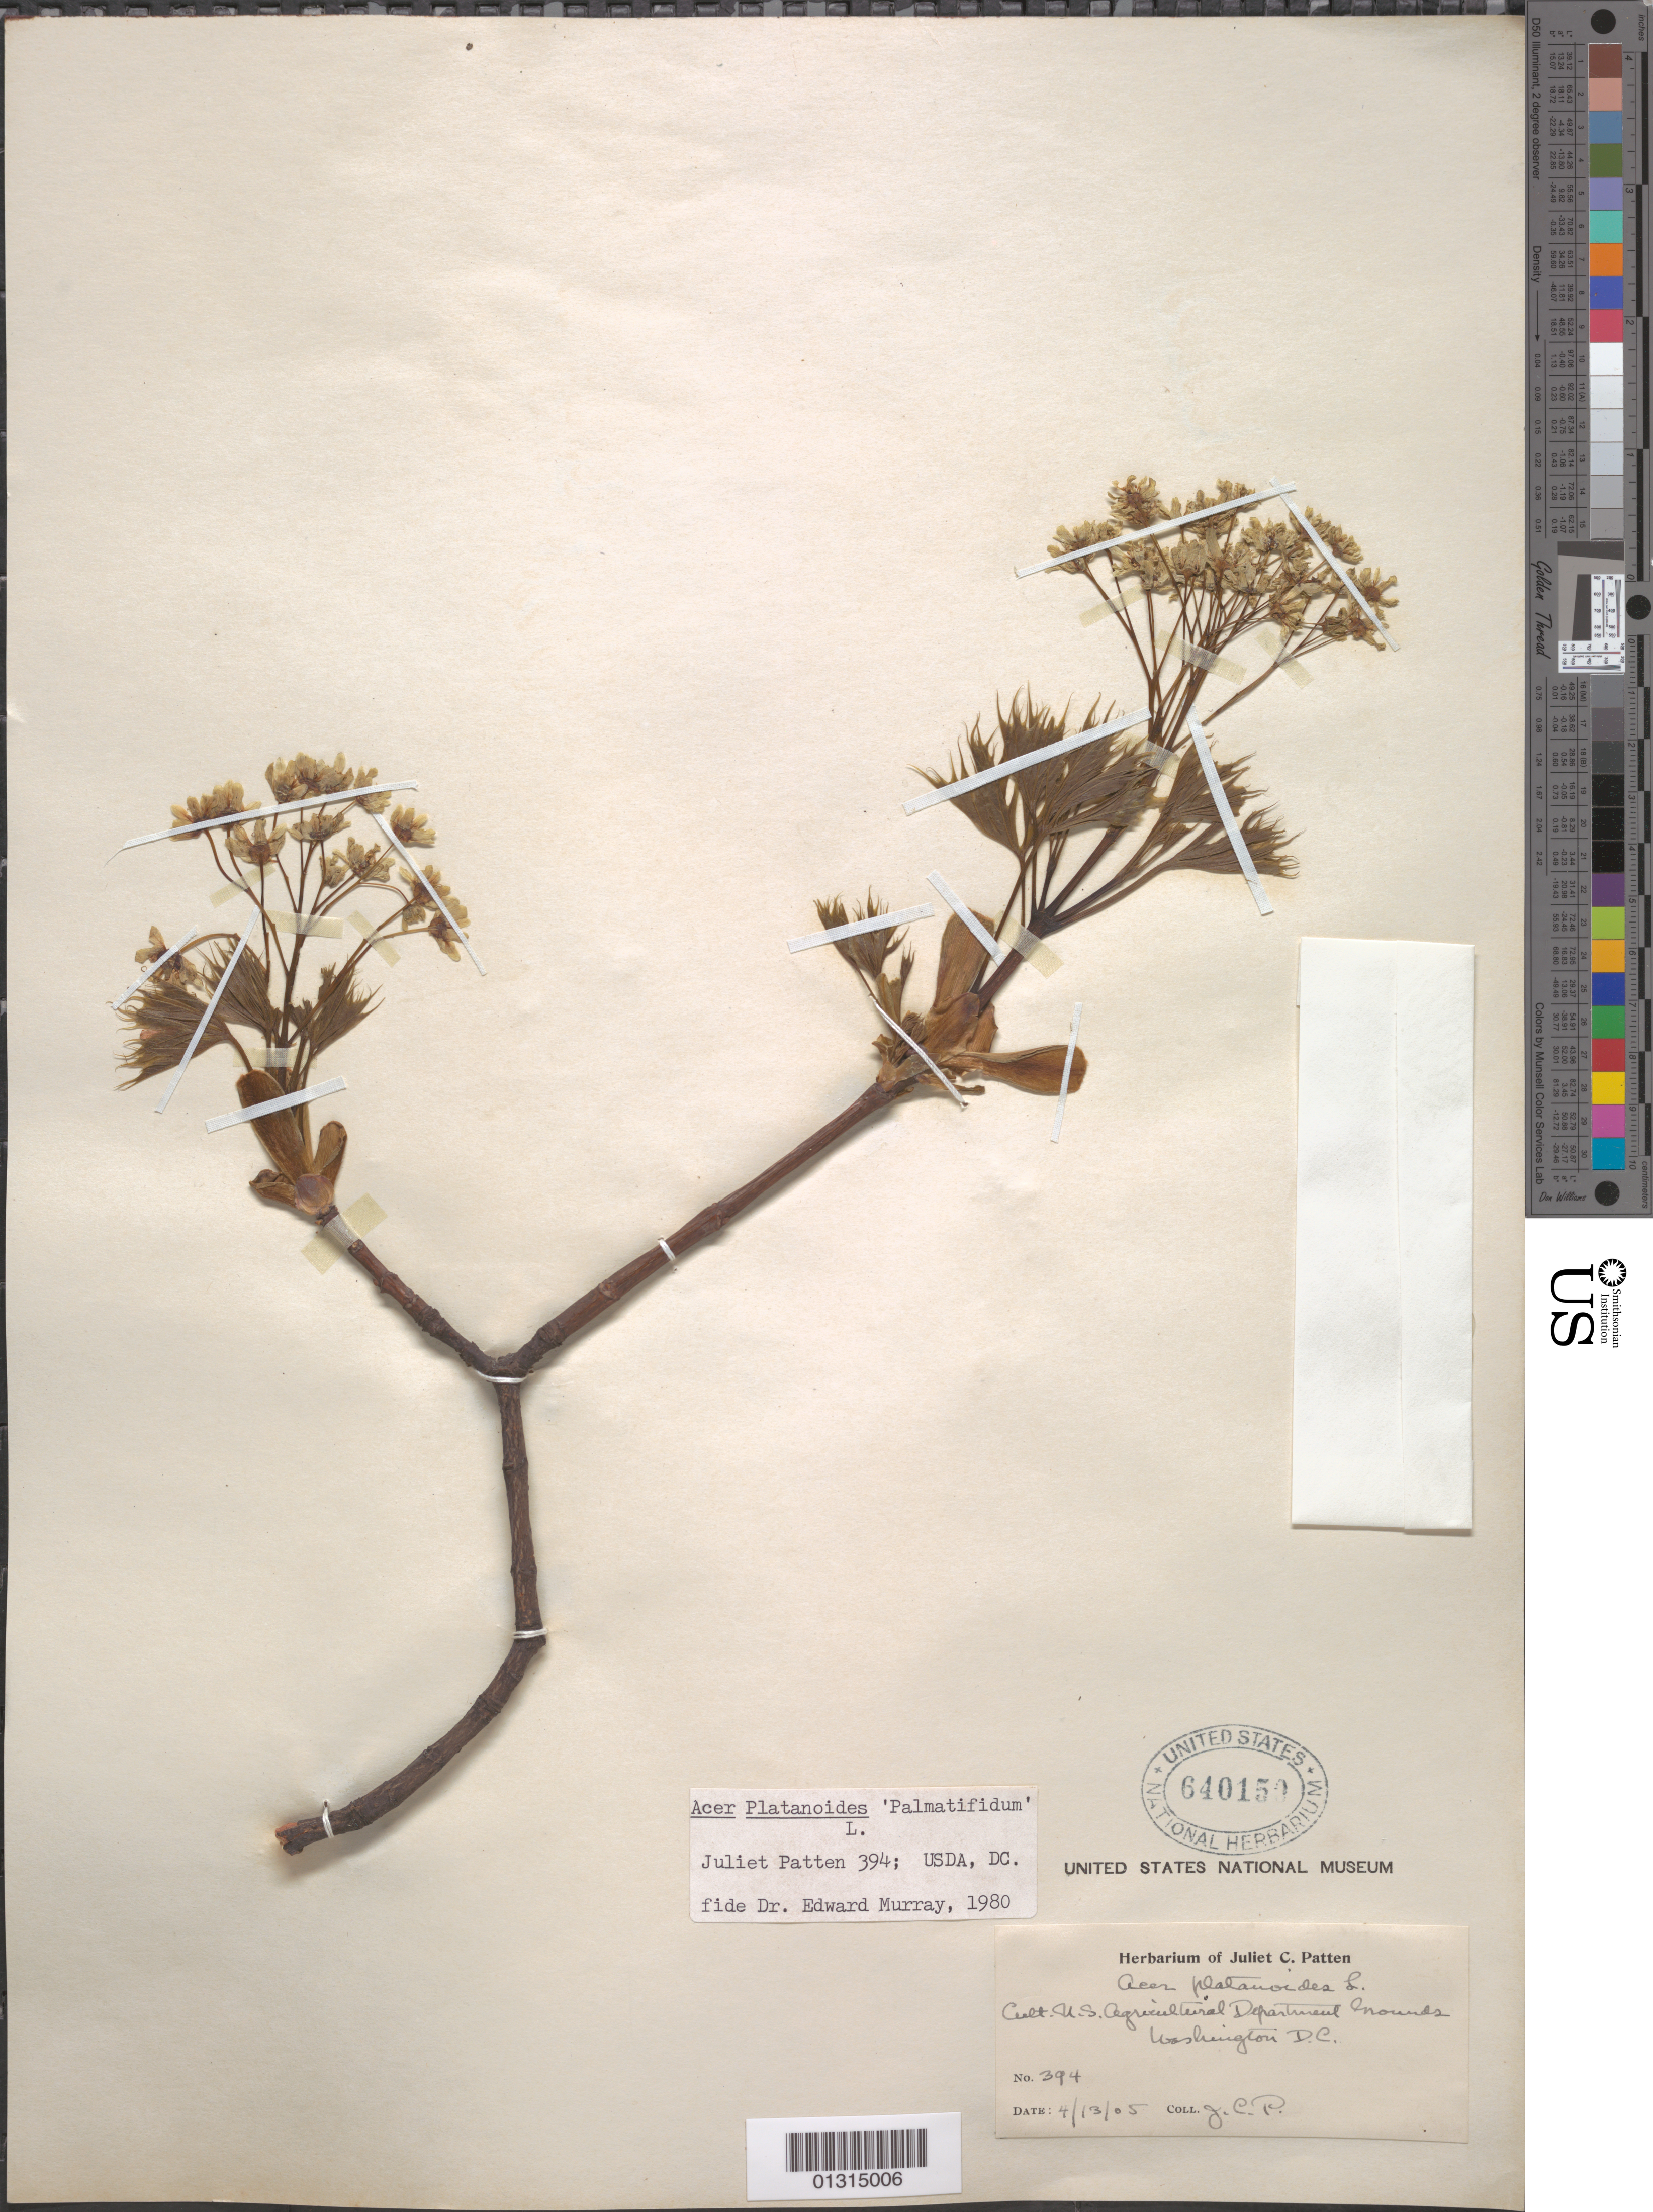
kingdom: Plantae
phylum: Tracheophyta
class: Magnoliopsida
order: Sapindales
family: Sapindaceae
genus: Acer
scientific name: Acer platanoides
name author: L.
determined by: Murray, Edward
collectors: J. Patten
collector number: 394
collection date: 1905-04-13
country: United States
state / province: District of Columbia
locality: U.S. Agricultural Department Grounds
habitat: Cultivated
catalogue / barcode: US 640150